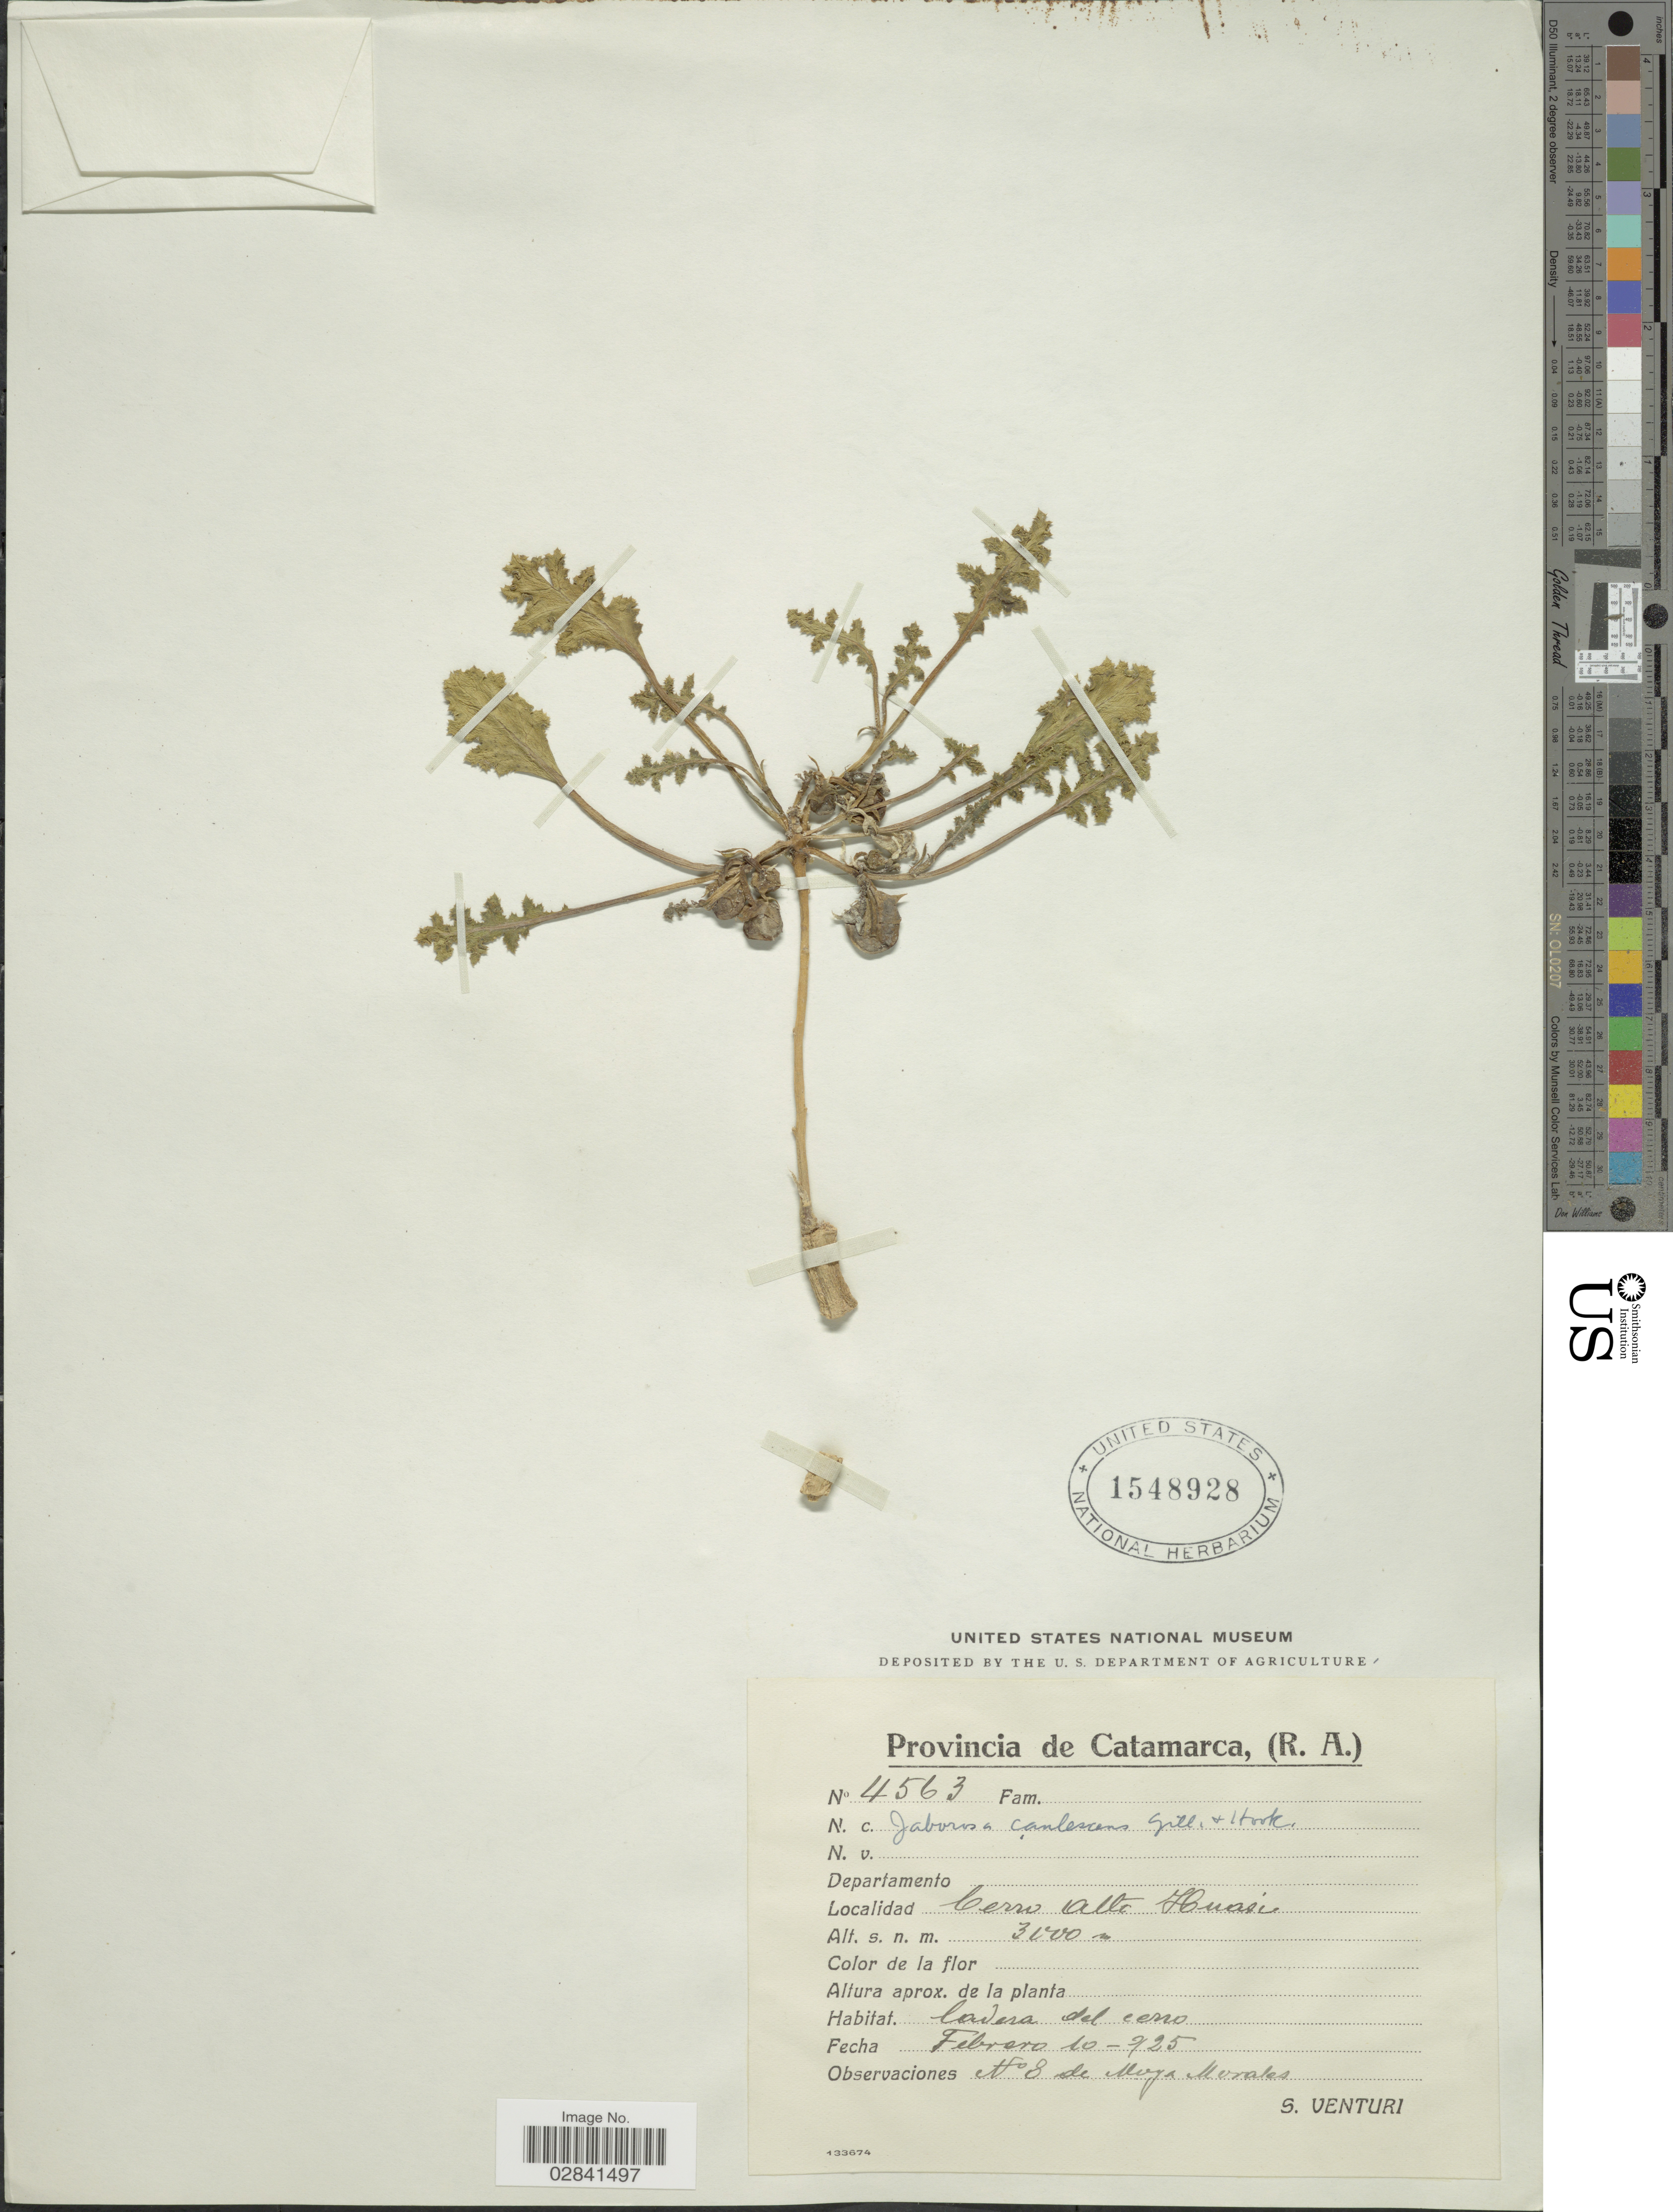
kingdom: Plantae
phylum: Tracheophyta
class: Magnoliopsida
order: Solanales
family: Solanaceae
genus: Jaborosa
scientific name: Jaborosa caulescens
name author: Gillies & Hook.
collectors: S. Venturi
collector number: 4563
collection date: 1925-02-10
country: Argentina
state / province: Catamarca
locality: Cerro Alto Huasi.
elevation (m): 3000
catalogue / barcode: US 1548928